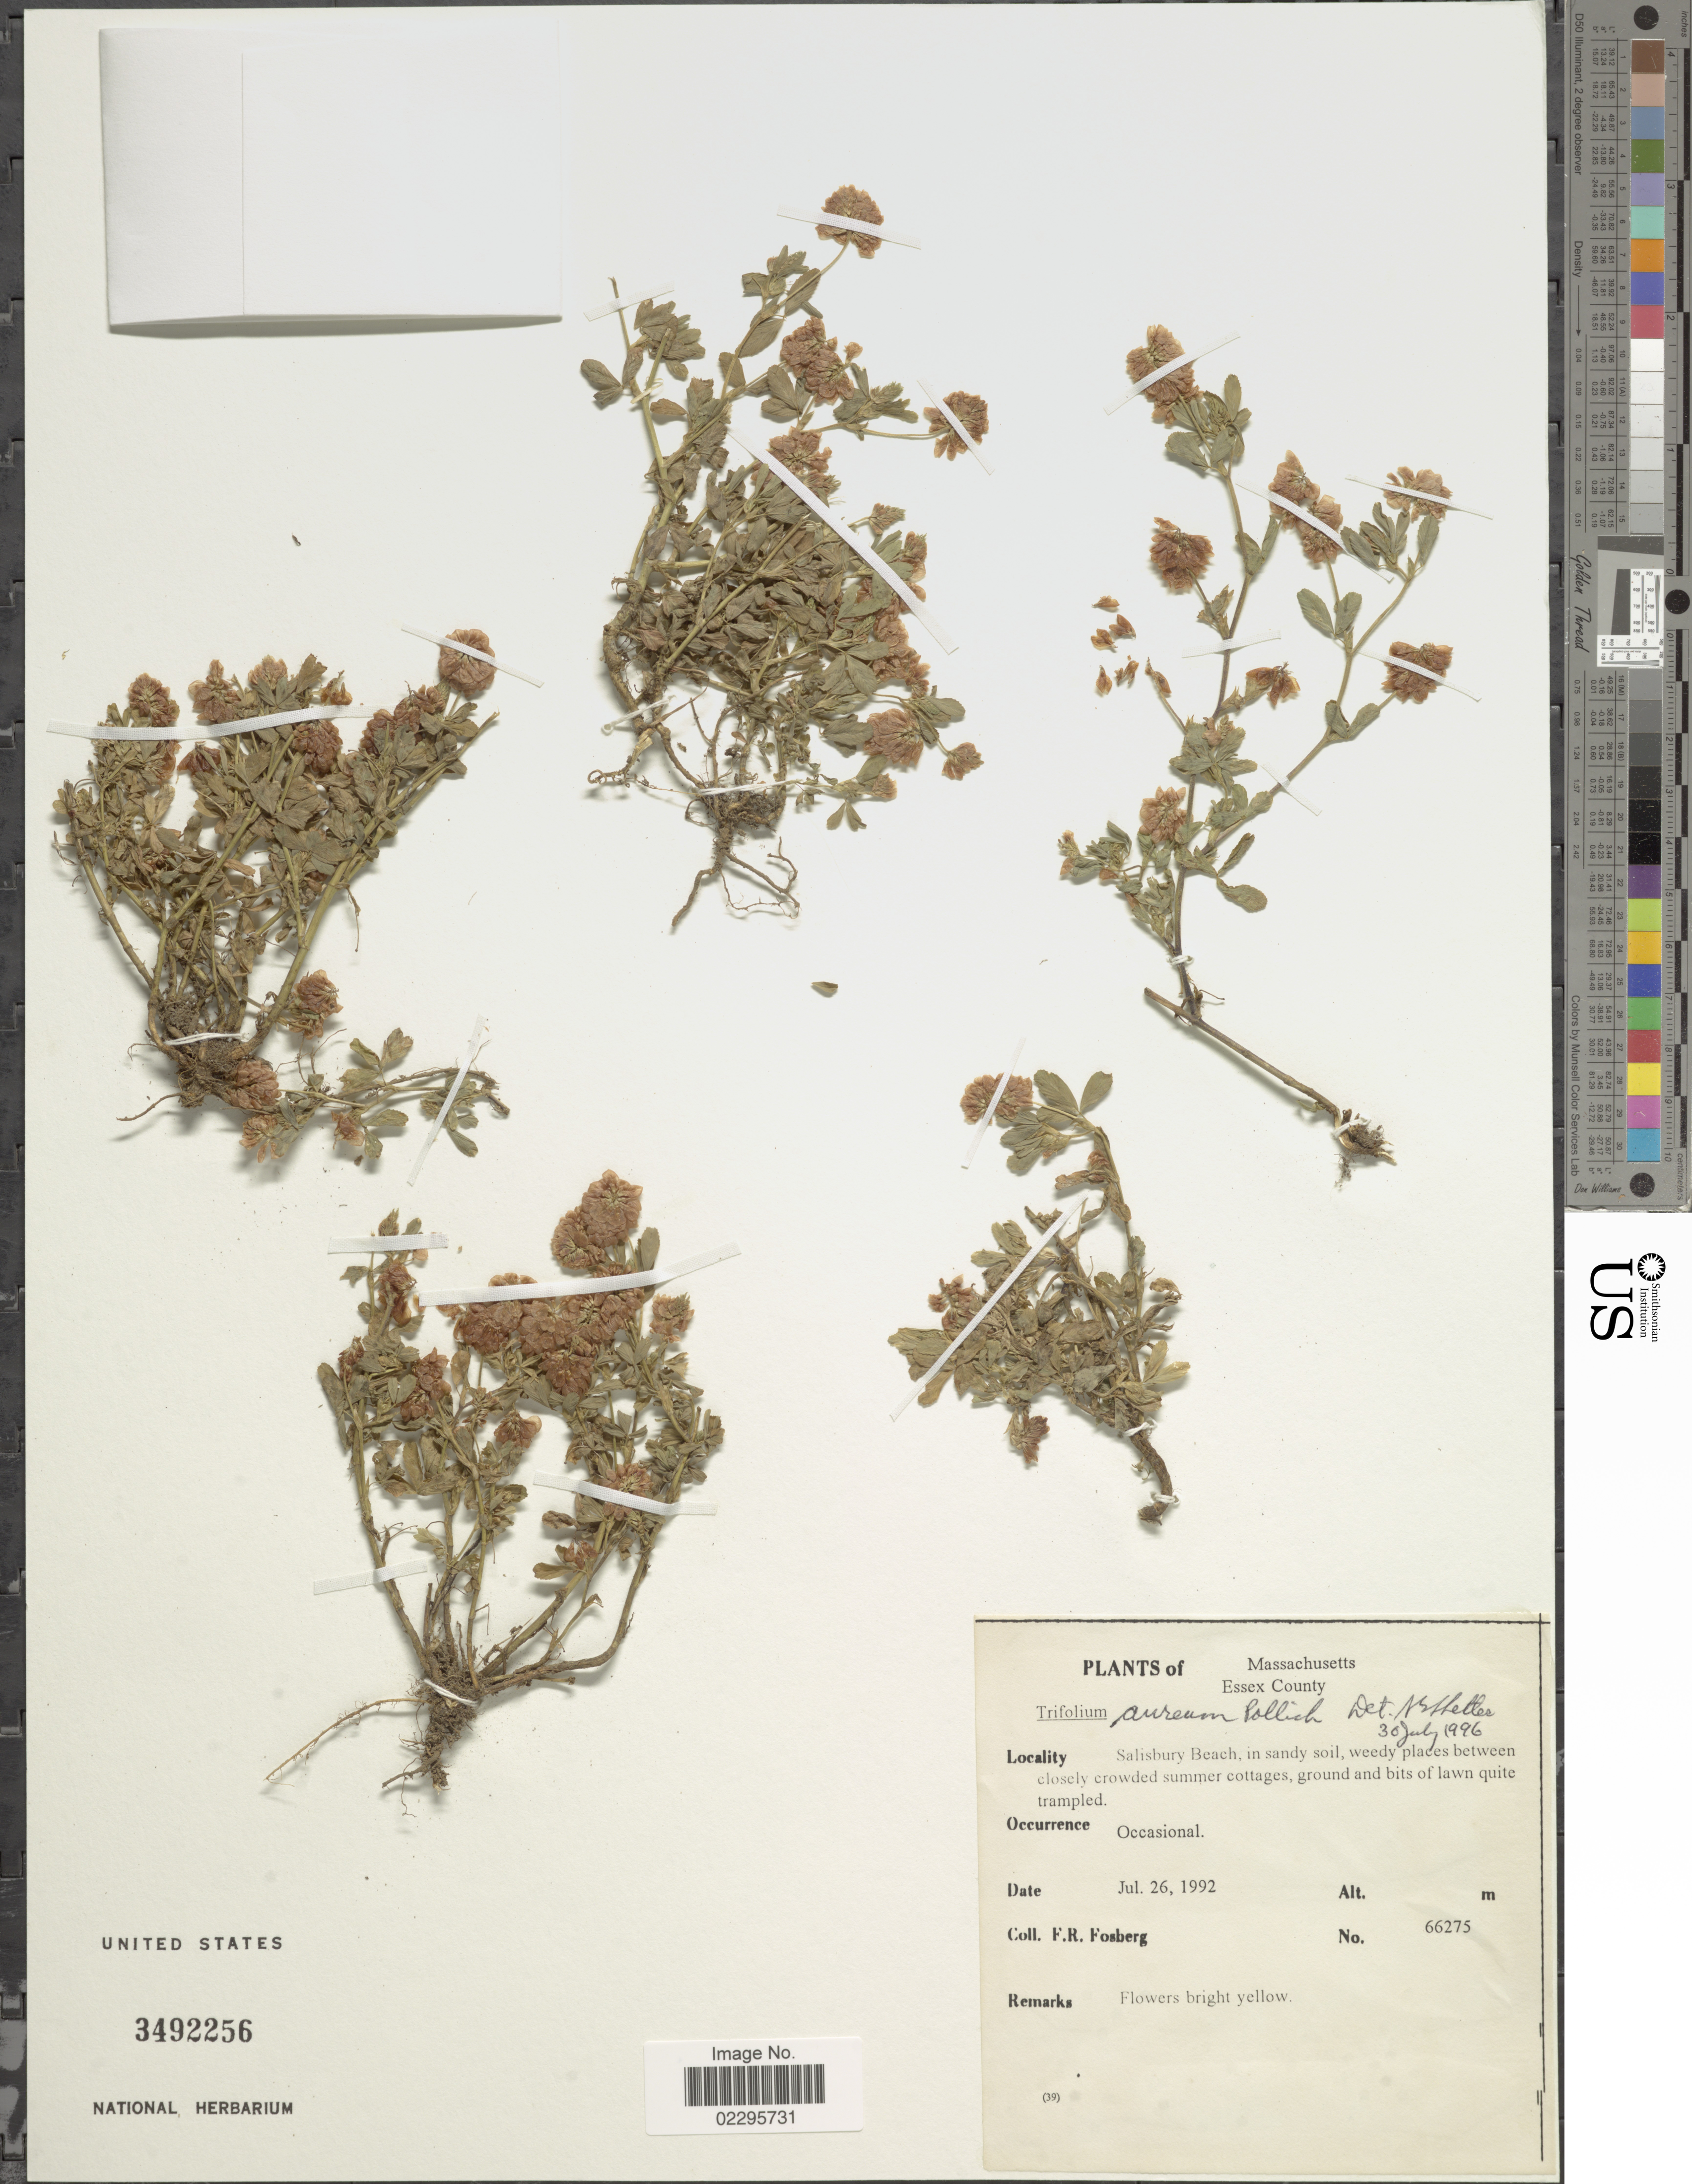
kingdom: Plantae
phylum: Tracheophyta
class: Magnoliopsida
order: Fabales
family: Fabaceae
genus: Trifolium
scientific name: Trifolium aureum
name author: Pollich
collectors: F. R. Fosberg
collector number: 66275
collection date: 1992-07-26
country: United States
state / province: Massachusetts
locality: Essex County, Salisbury Beach, in sandy soil, weedy places between closely crowded summer cottages, ground and bits of lawn quite trampled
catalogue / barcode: US 3492256